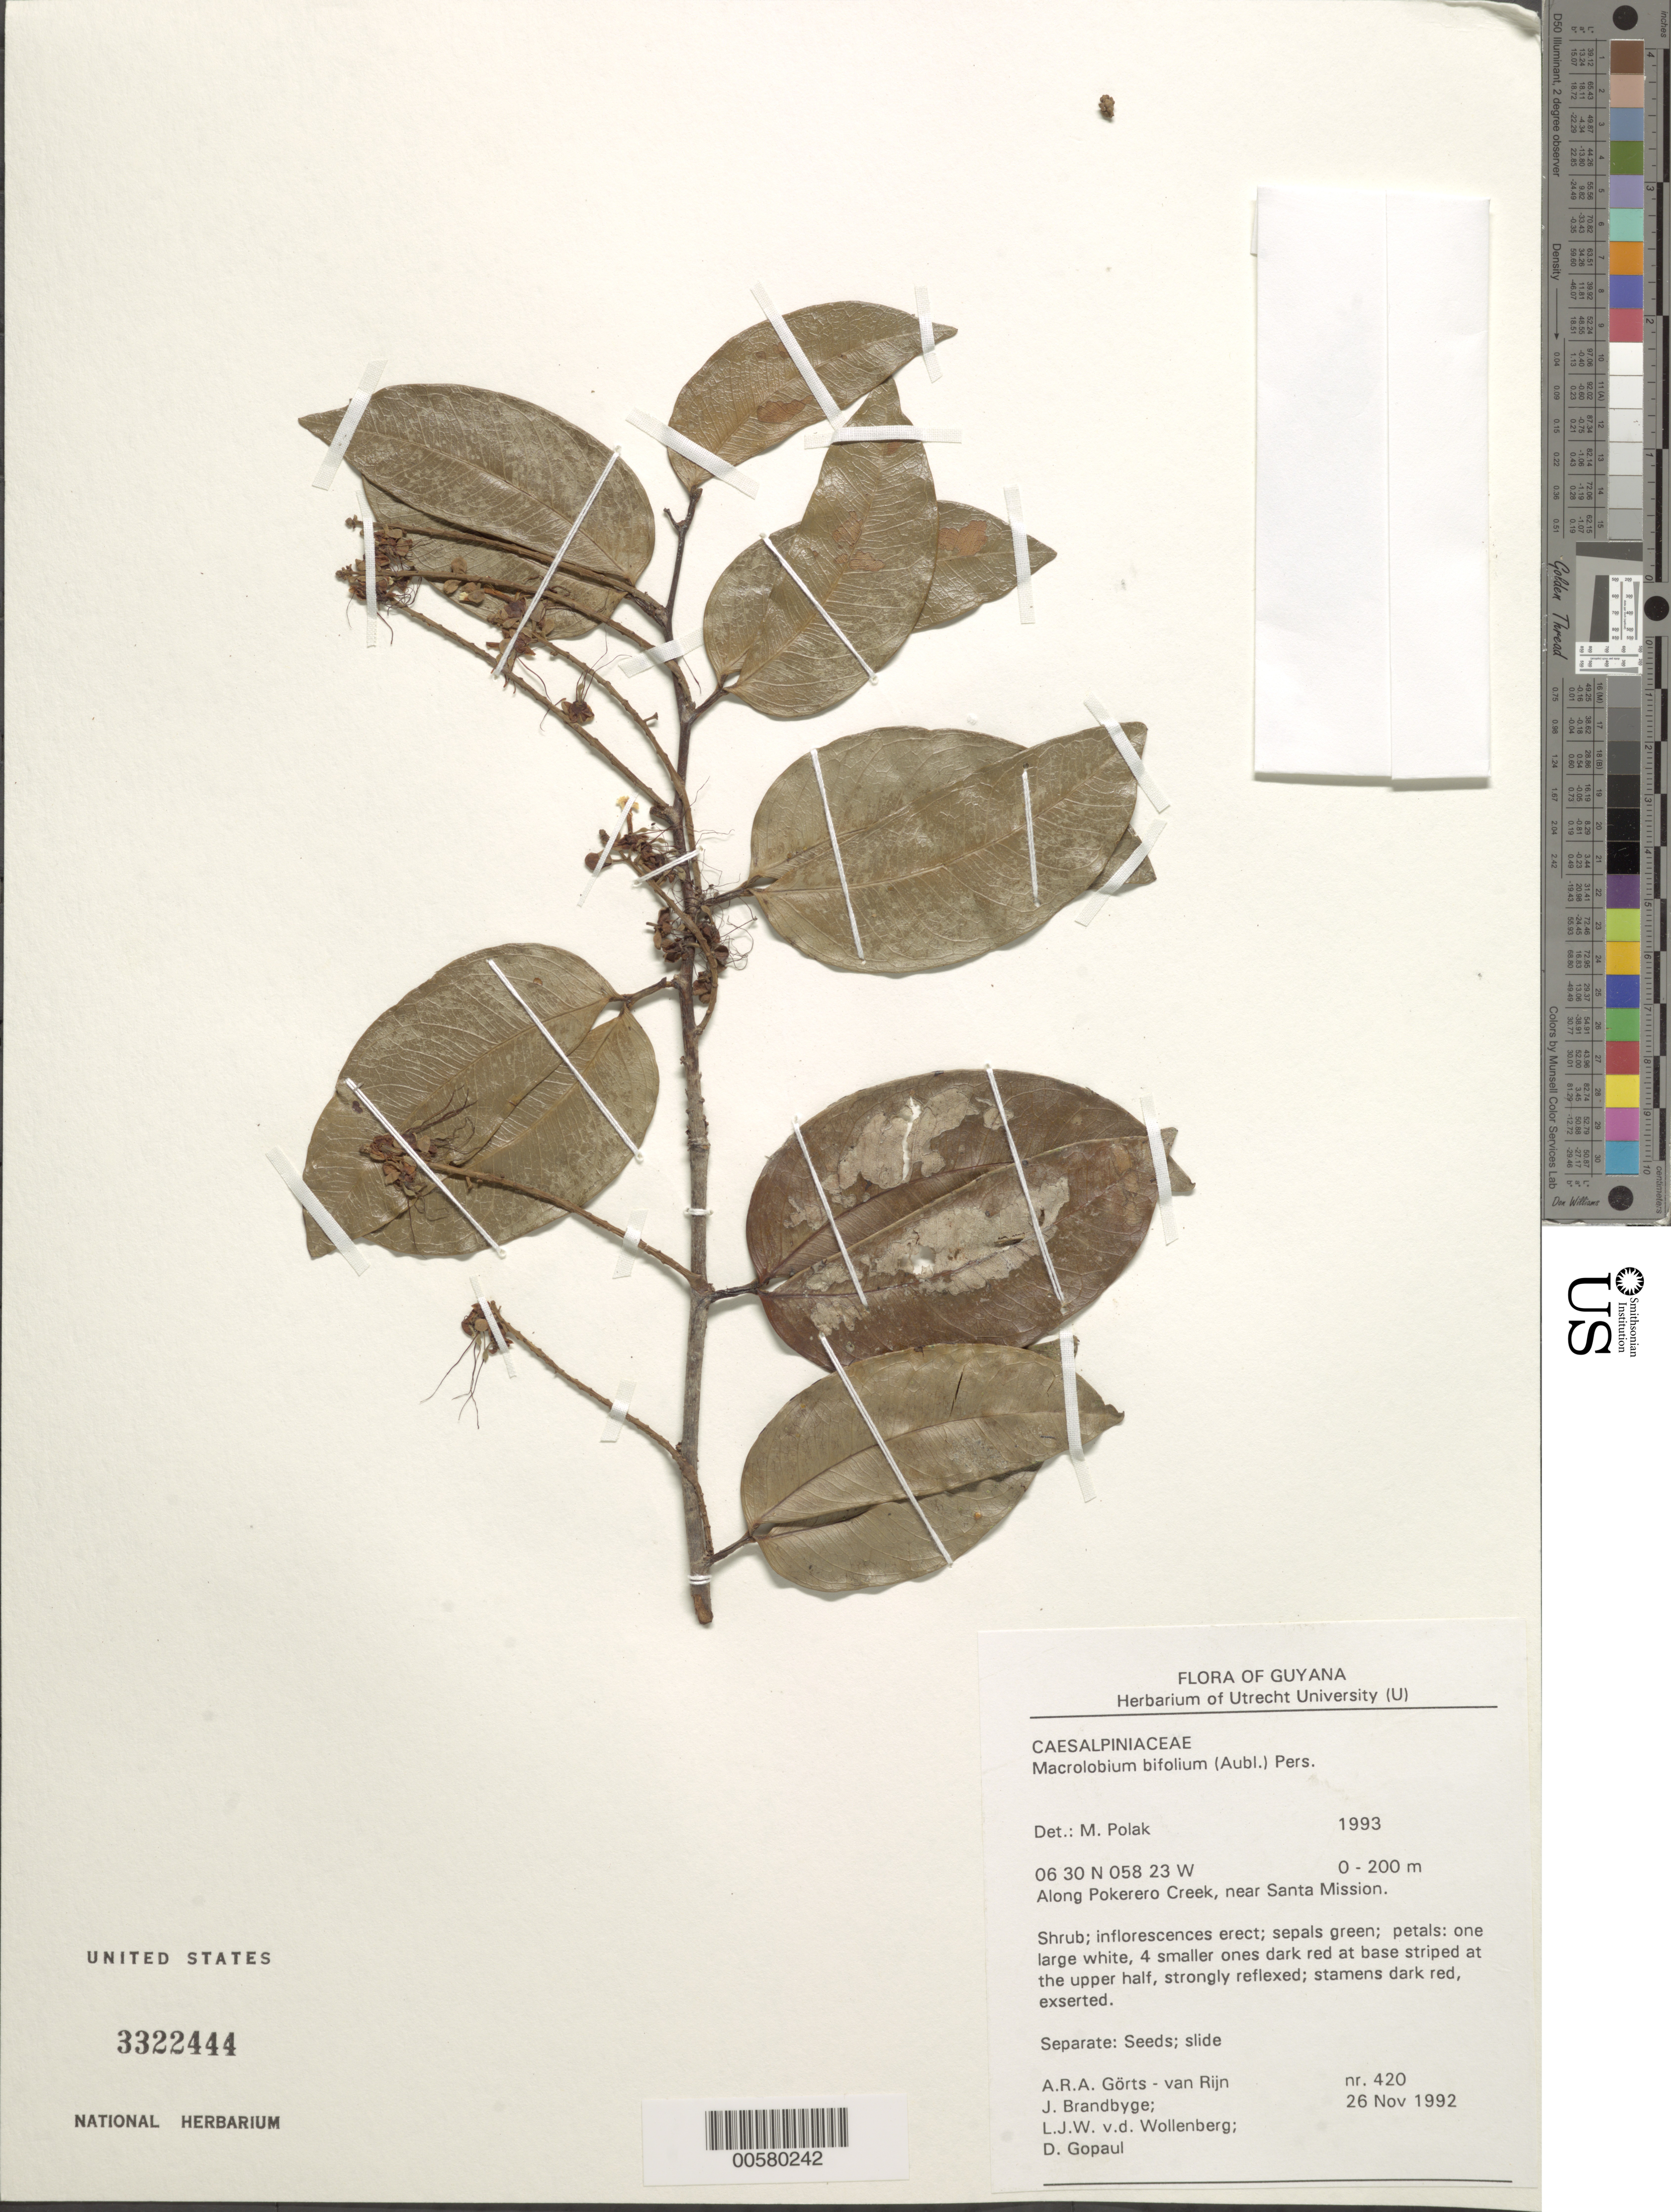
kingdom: Plantae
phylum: Tracheophyta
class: Magnoliopsida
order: Fabales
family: Fabaceae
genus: Macrolobium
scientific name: Macrolobium bifolium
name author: (Aubl.) Pers.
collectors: A. .R. A. Görts-van Rijn, L. van der Wollenberg, J. Brandbyge & D. Gopaul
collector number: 420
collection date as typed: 26 Nov 1992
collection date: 1992-11-26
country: Guyana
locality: Along pokerero creek, near santa mission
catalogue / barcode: US 3322444